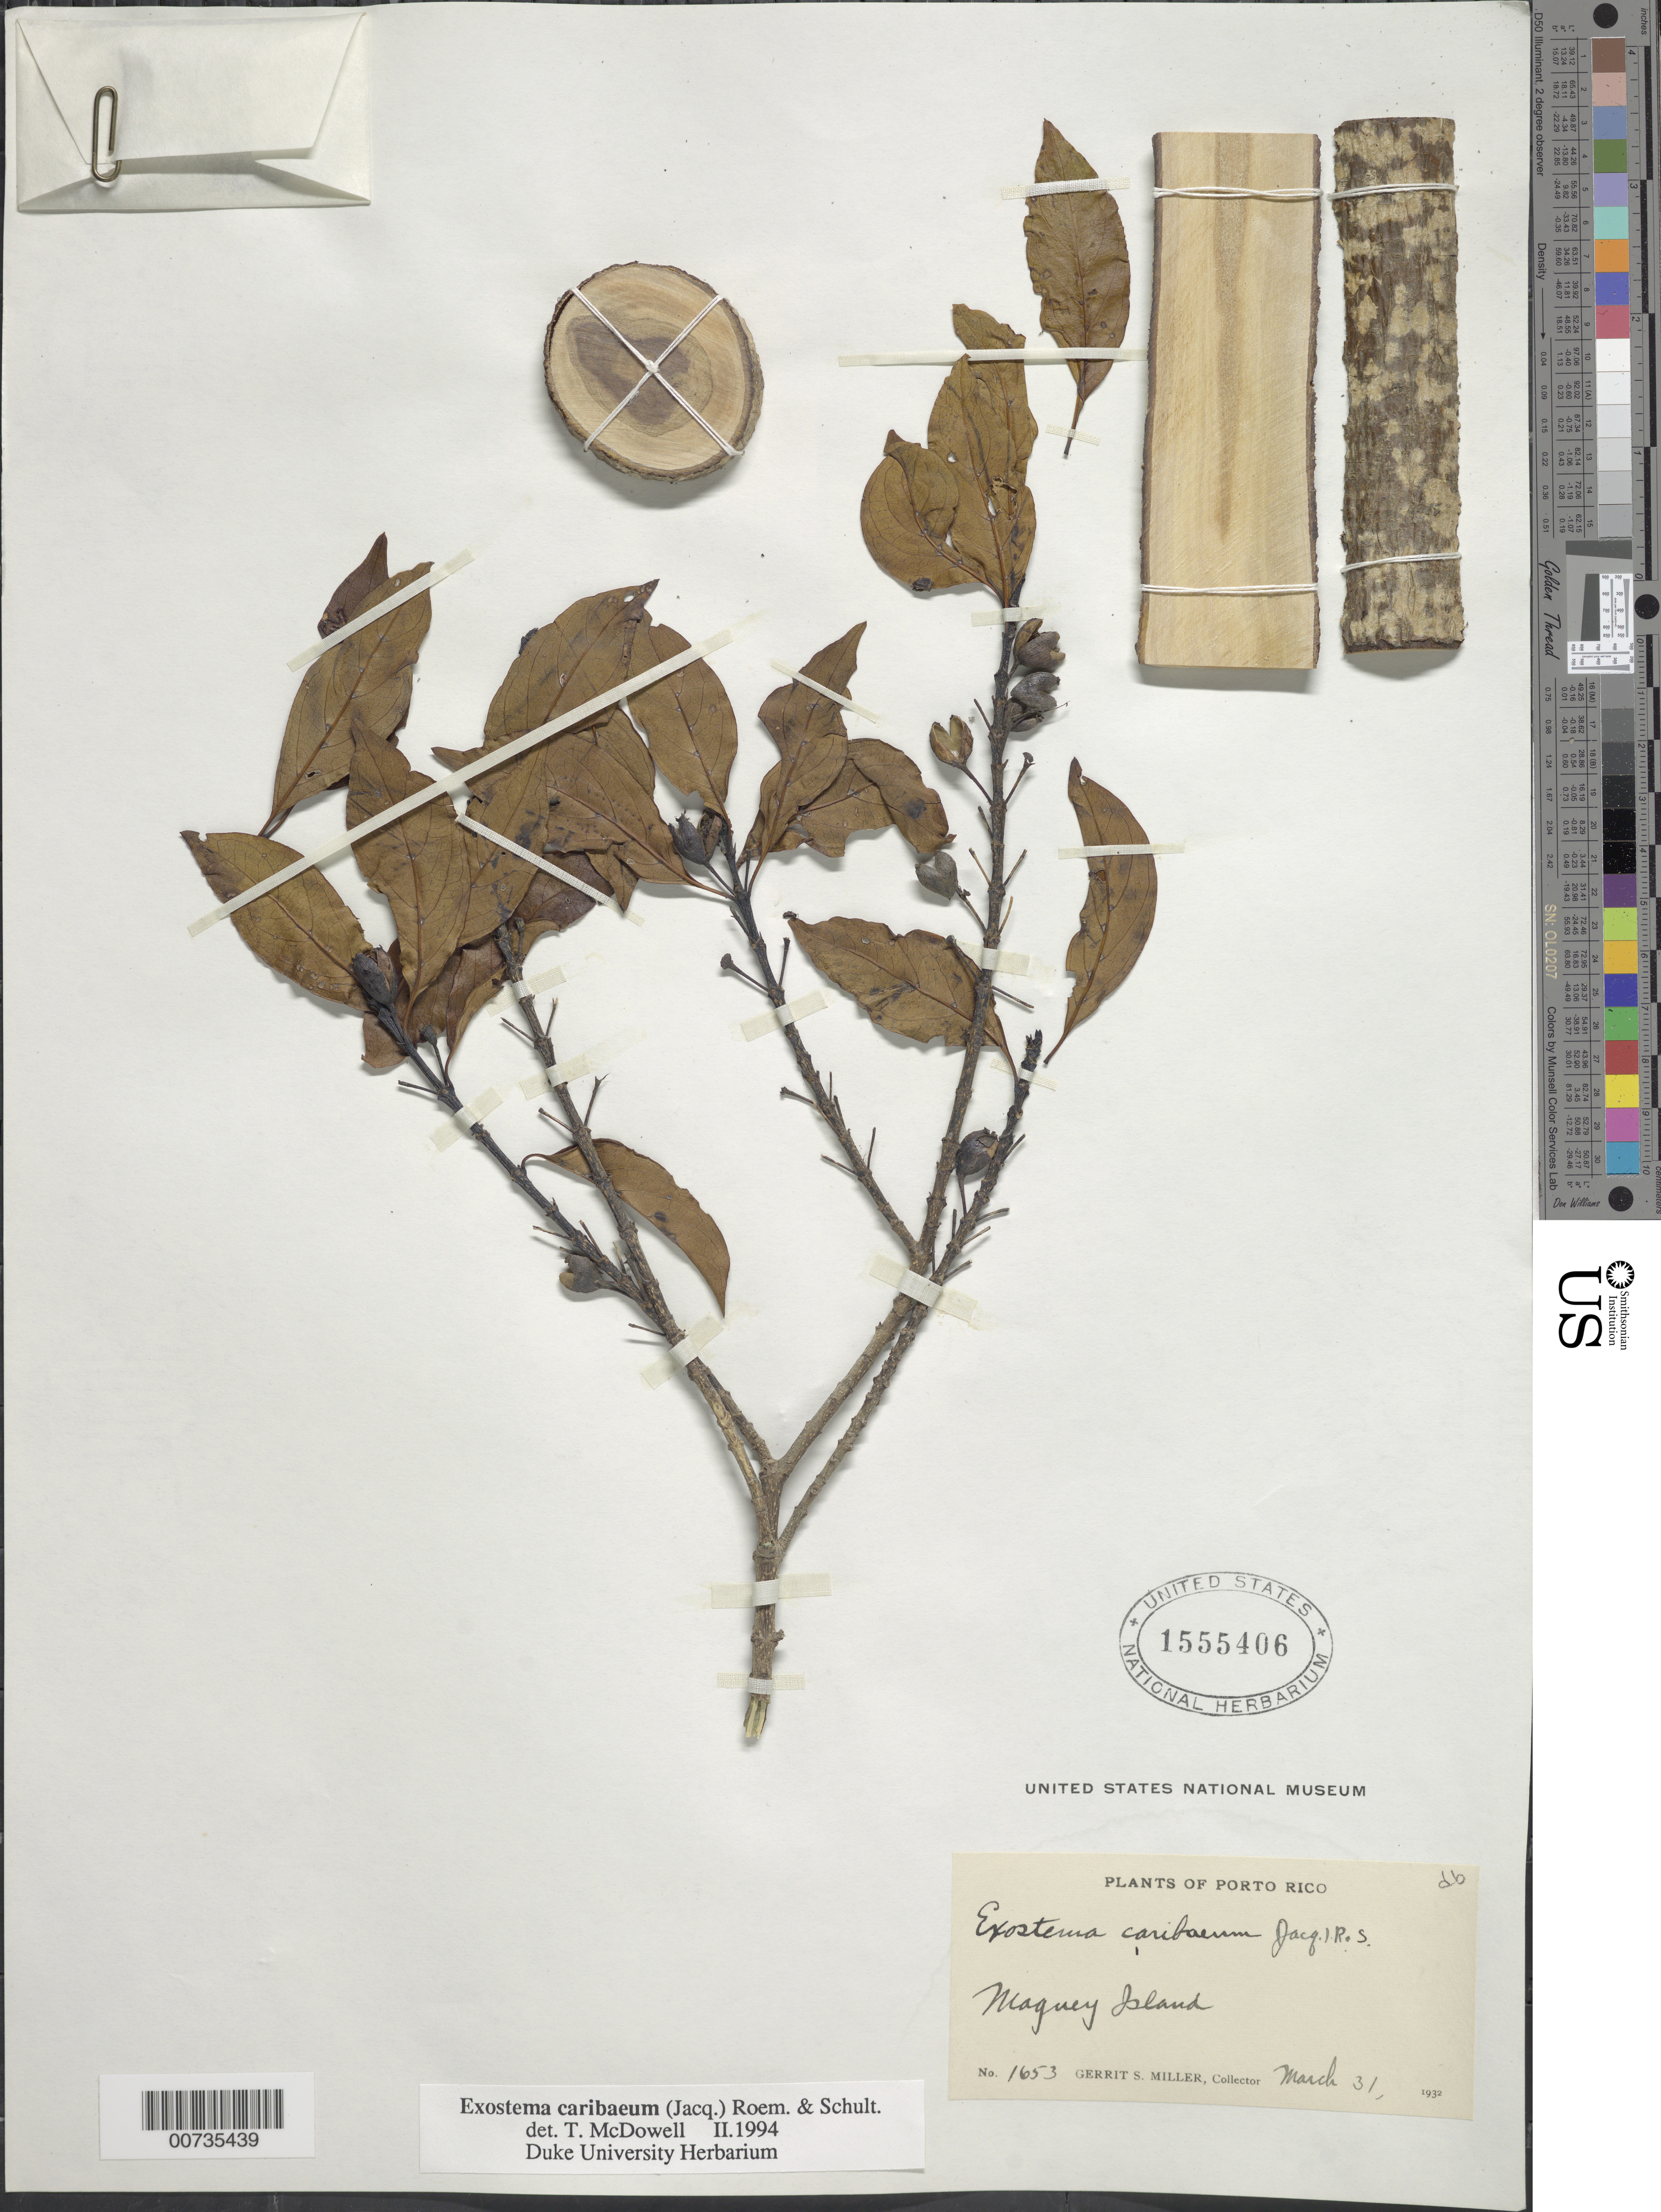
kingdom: Plantae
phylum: Tracheophyta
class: Magnoliopsida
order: Gentianales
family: Rubiaceae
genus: Exostema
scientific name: Exostema caribaeum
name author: (Jacq.) Roem. & Schult.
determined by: McDowell, T.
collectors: G. S. Miller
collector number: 1653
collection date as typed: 31 Mar 1932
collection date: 1932-03-31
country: Puerto Rico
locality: Maguey Island.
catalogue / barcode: US 1555406